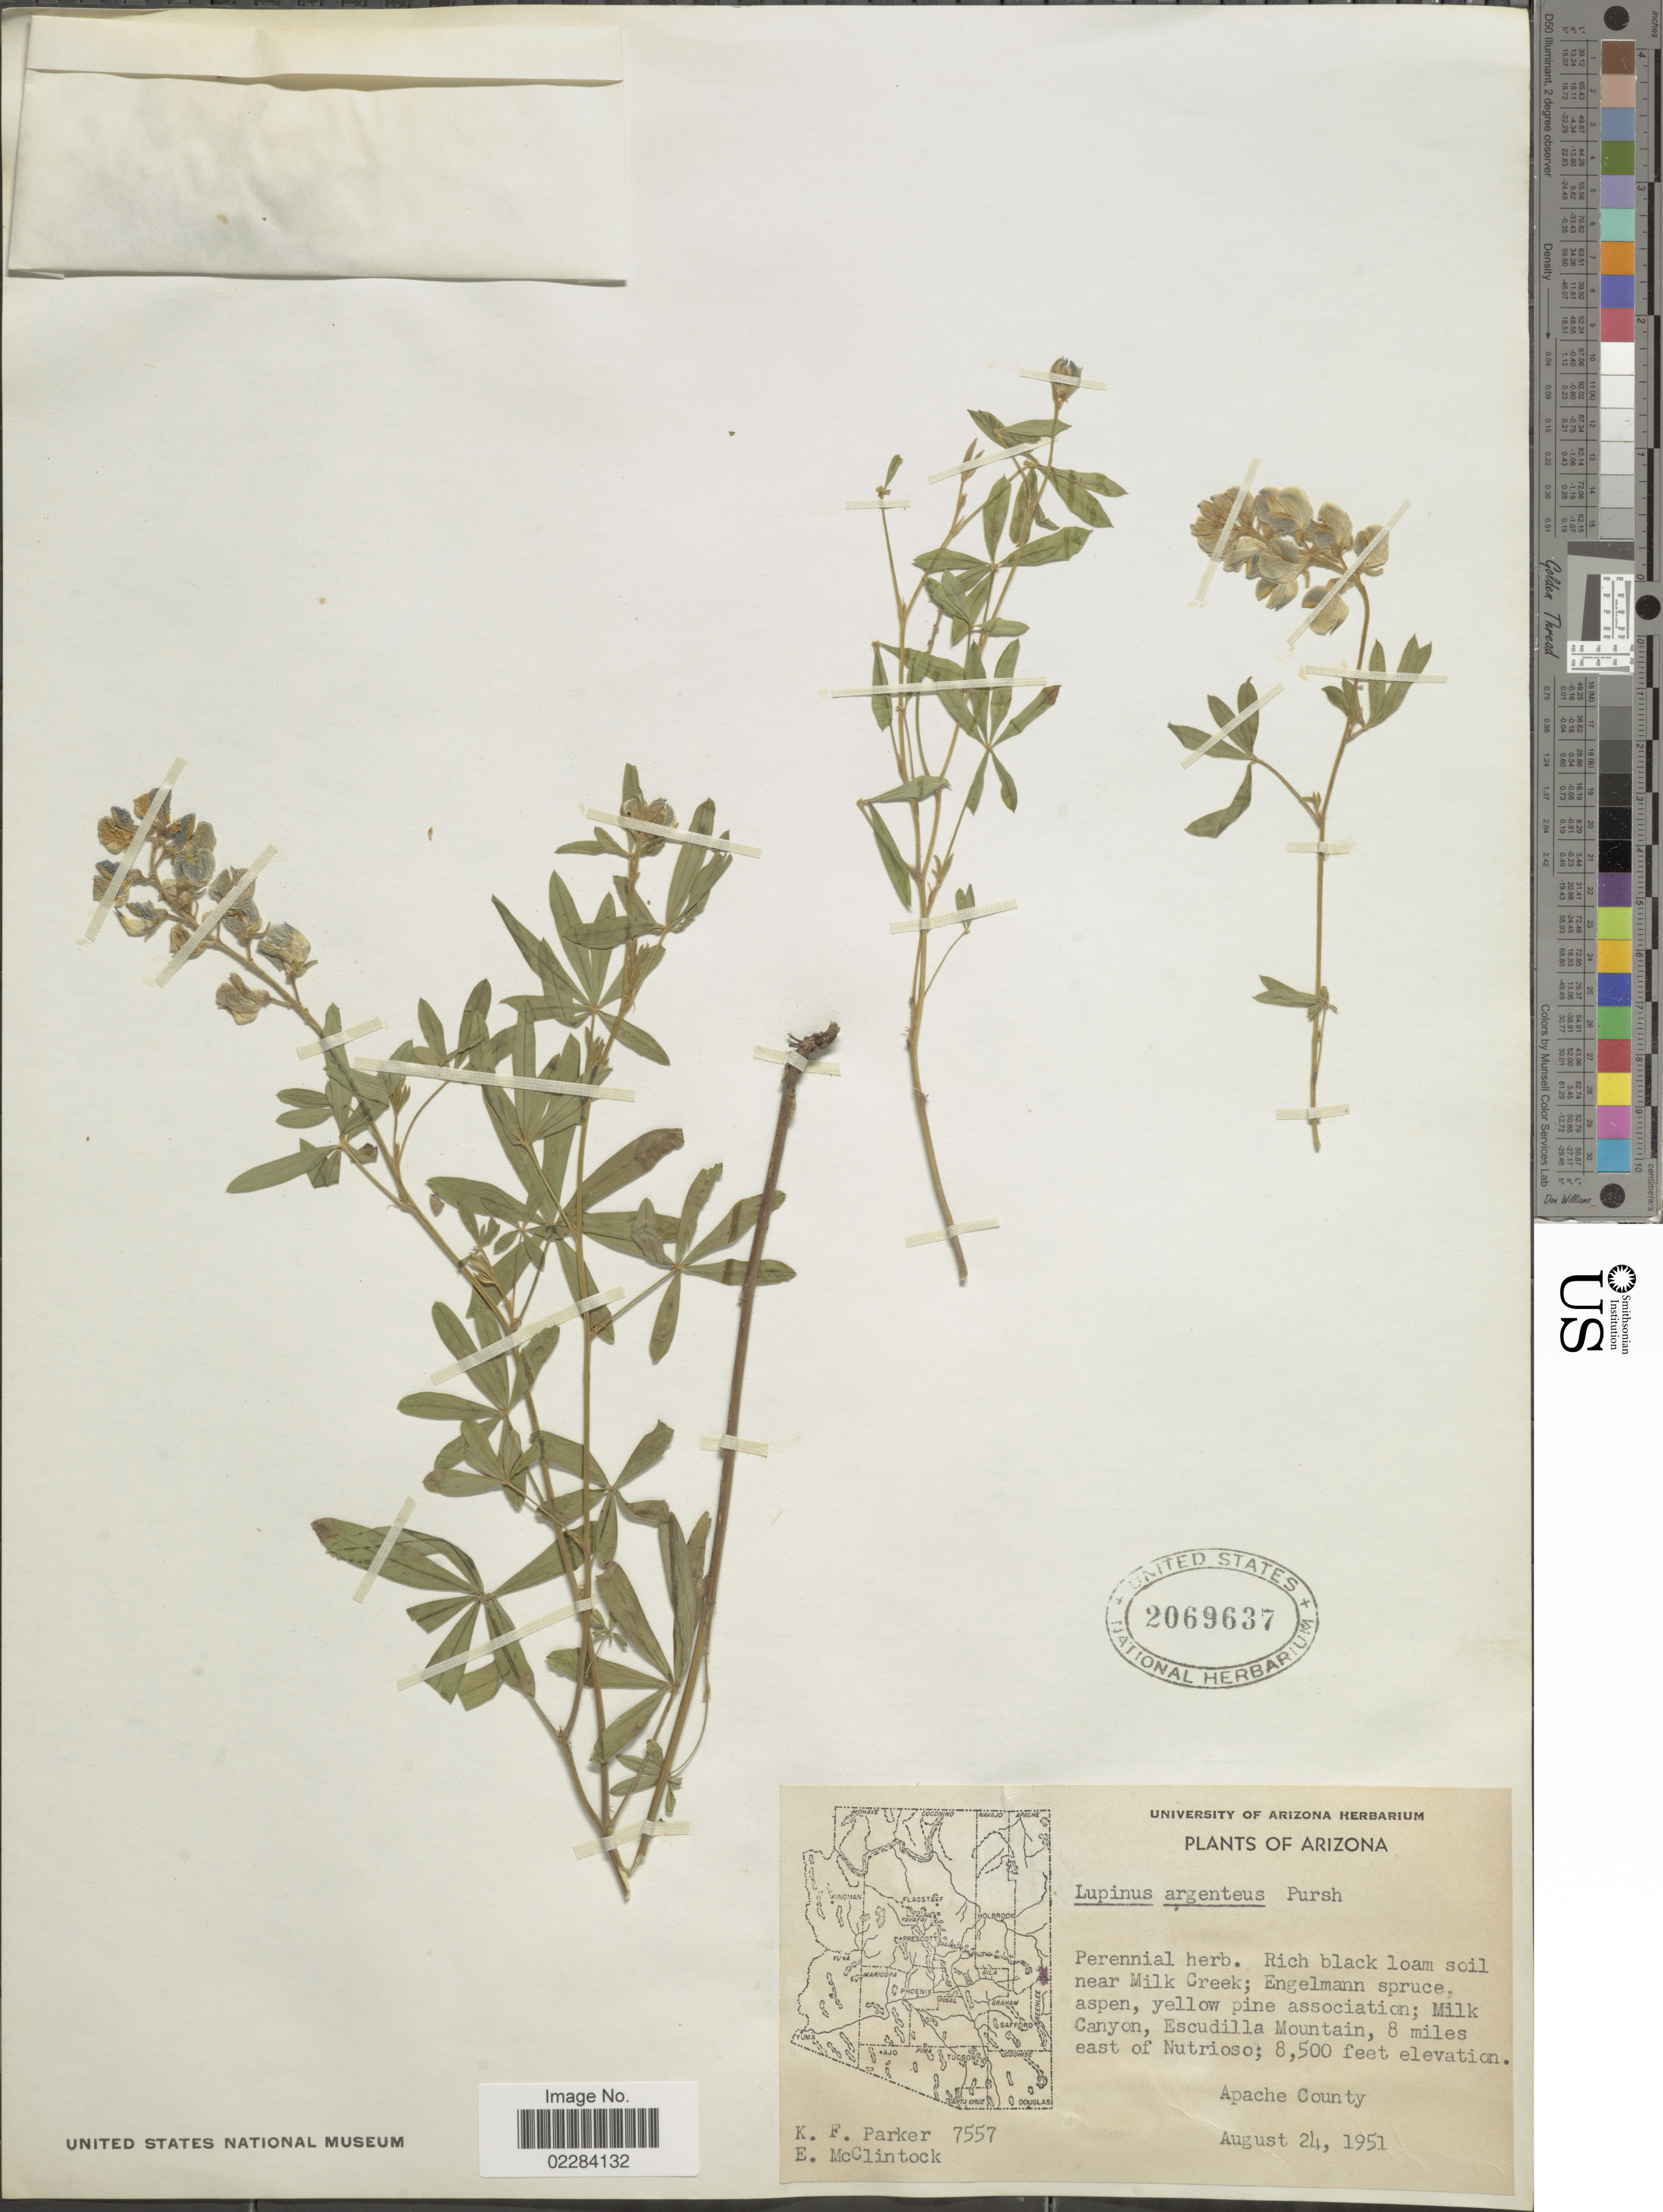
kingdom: Plantae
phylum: Tracheophyta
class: Magnoliopsida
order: Fabales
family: Fabaceae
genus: Lupinus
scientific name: Lupinus argenteus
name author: Pursh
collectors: K. F. Parker & E. McClintock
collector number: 7557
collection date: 1951-08-24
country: United States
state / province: Arizona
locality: Rich black loam soil near Mill Creek. Milk Canyon, Escudilla Mountain, 8 miles east of Nutrioso. Apache County.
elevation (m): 2591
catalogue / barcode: US 2069637